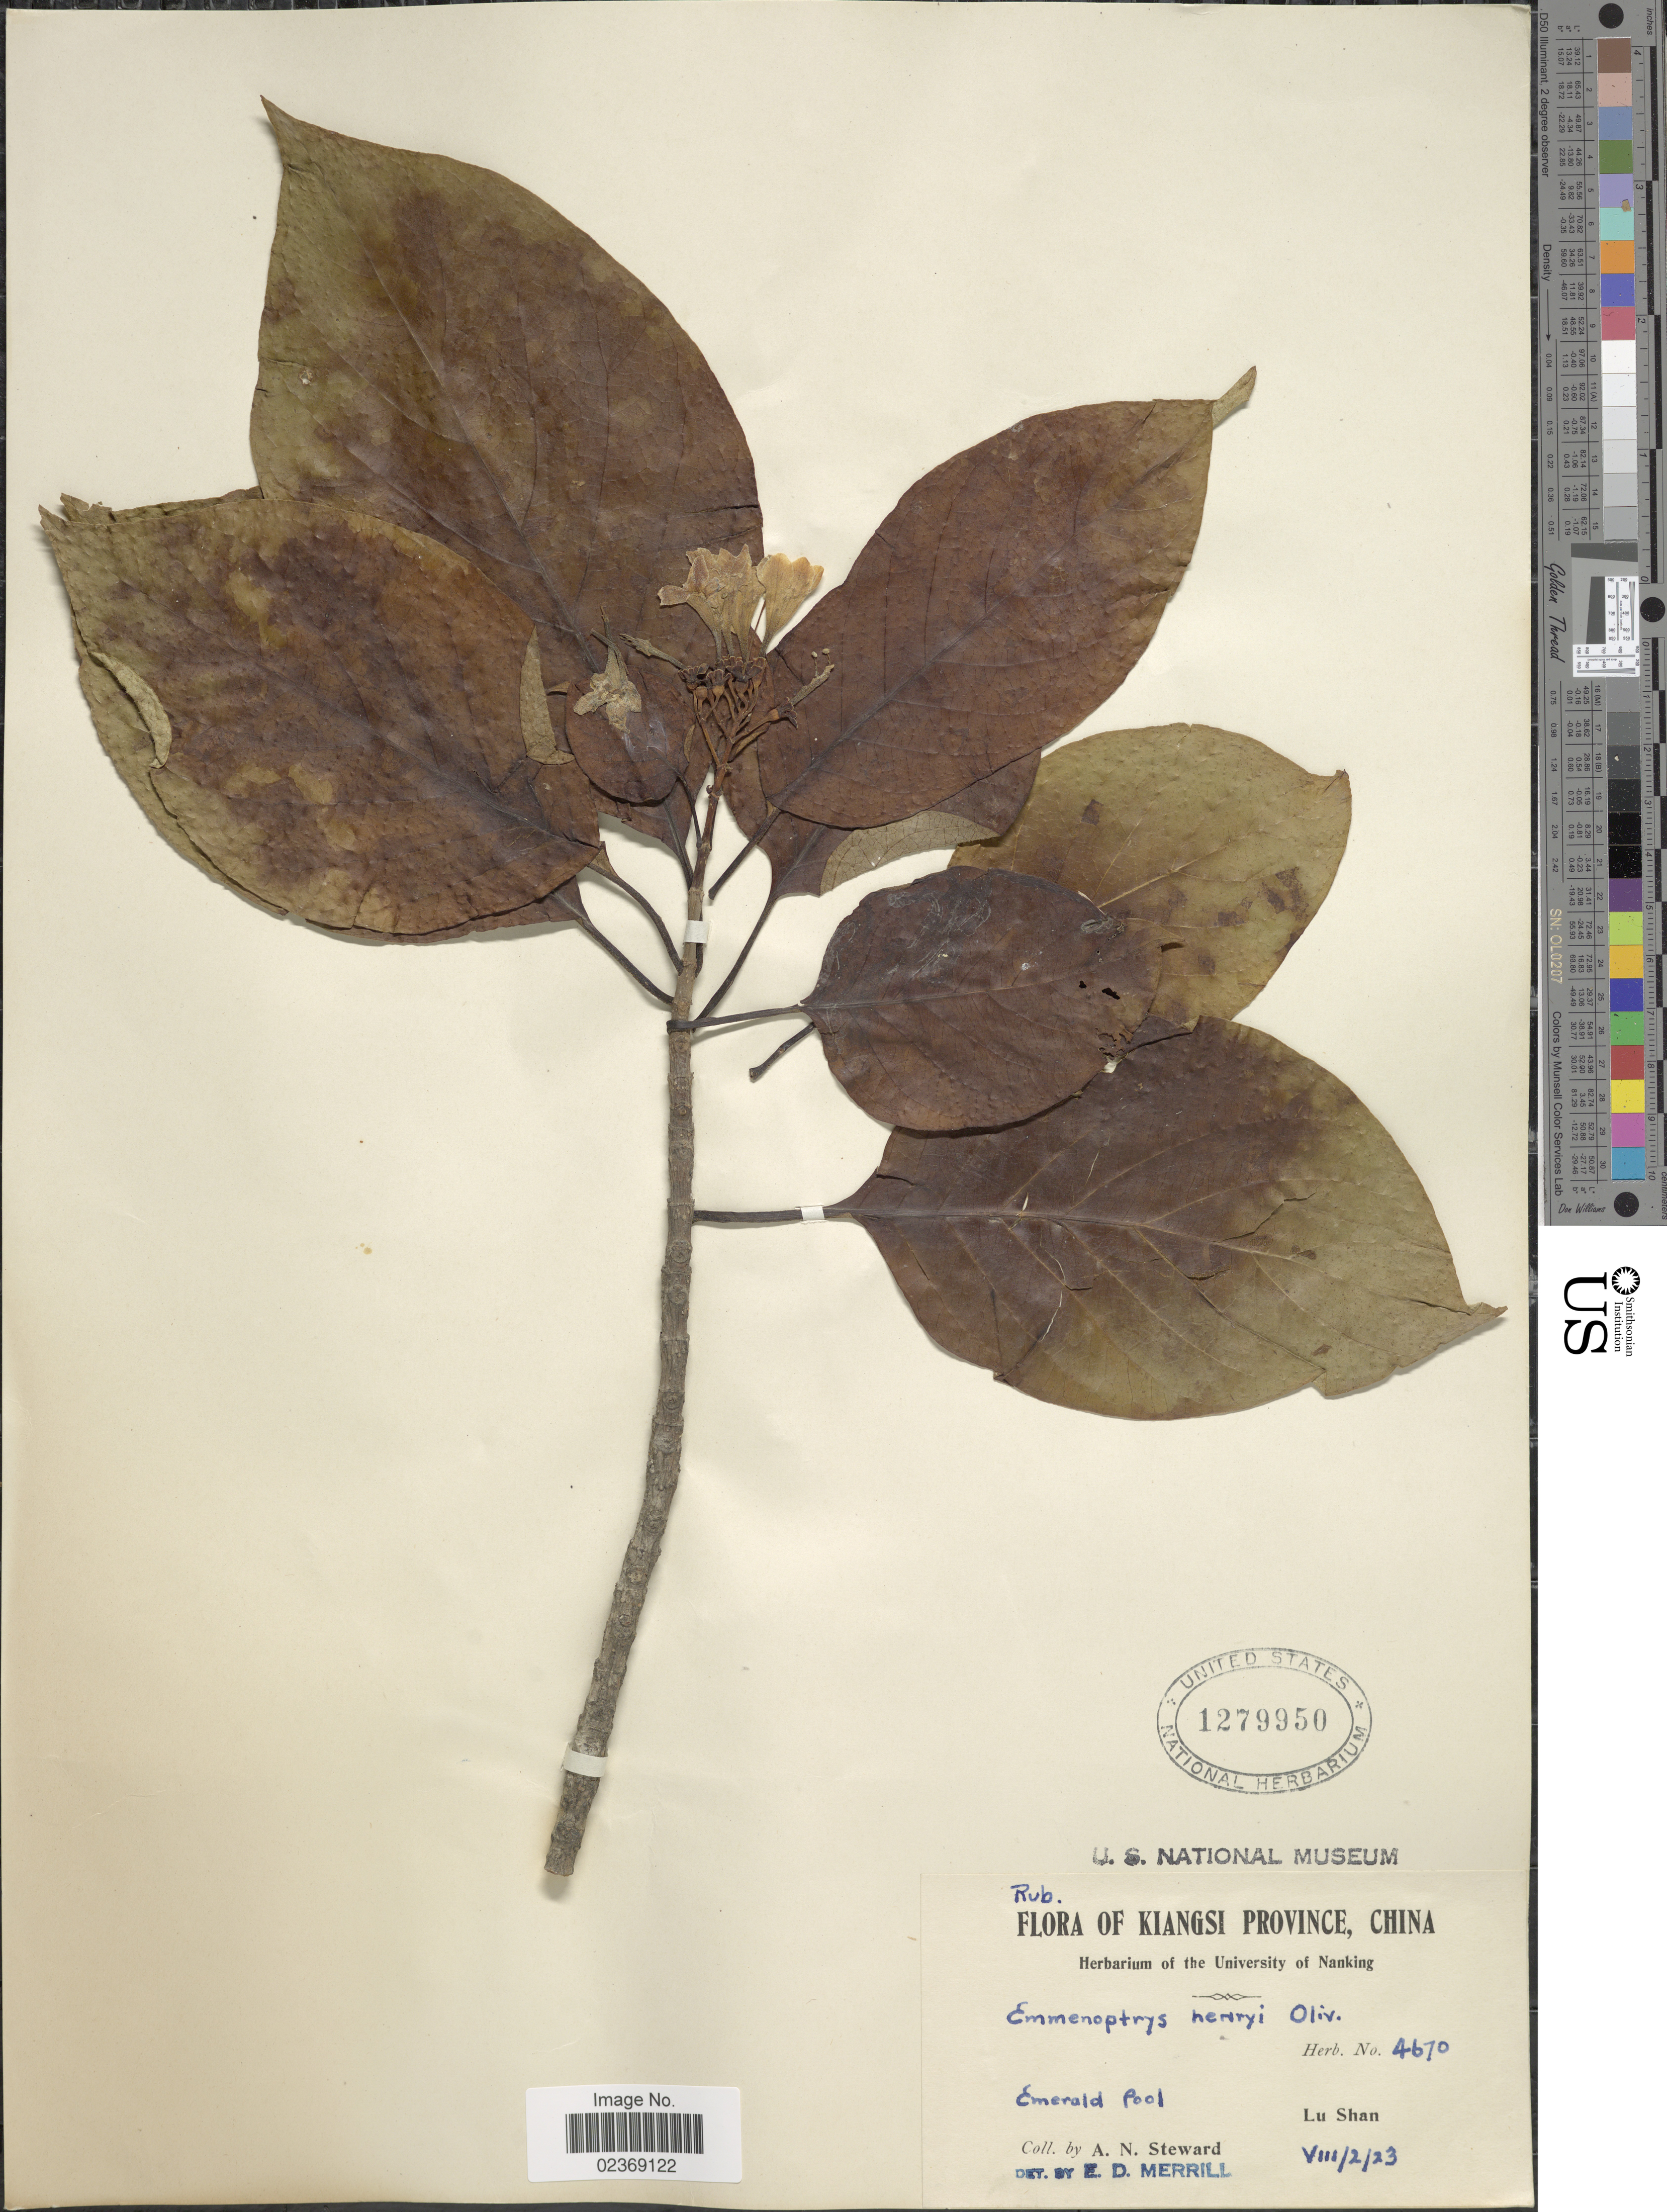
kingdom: Plantae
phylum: Tracheophyta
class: Magnoliopsida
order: Gentianales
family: Rubiaceae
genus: Emmenopterys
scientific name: Emmenopterys henryi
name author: Oliv.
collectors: A. N. Steward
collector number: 4670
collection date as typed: Transcribed d/m/y: 2/8/23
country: China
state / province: Jiangxi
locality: Kiangsi Province, Emerald Pool, Lu Shan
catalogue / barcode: US 1279950